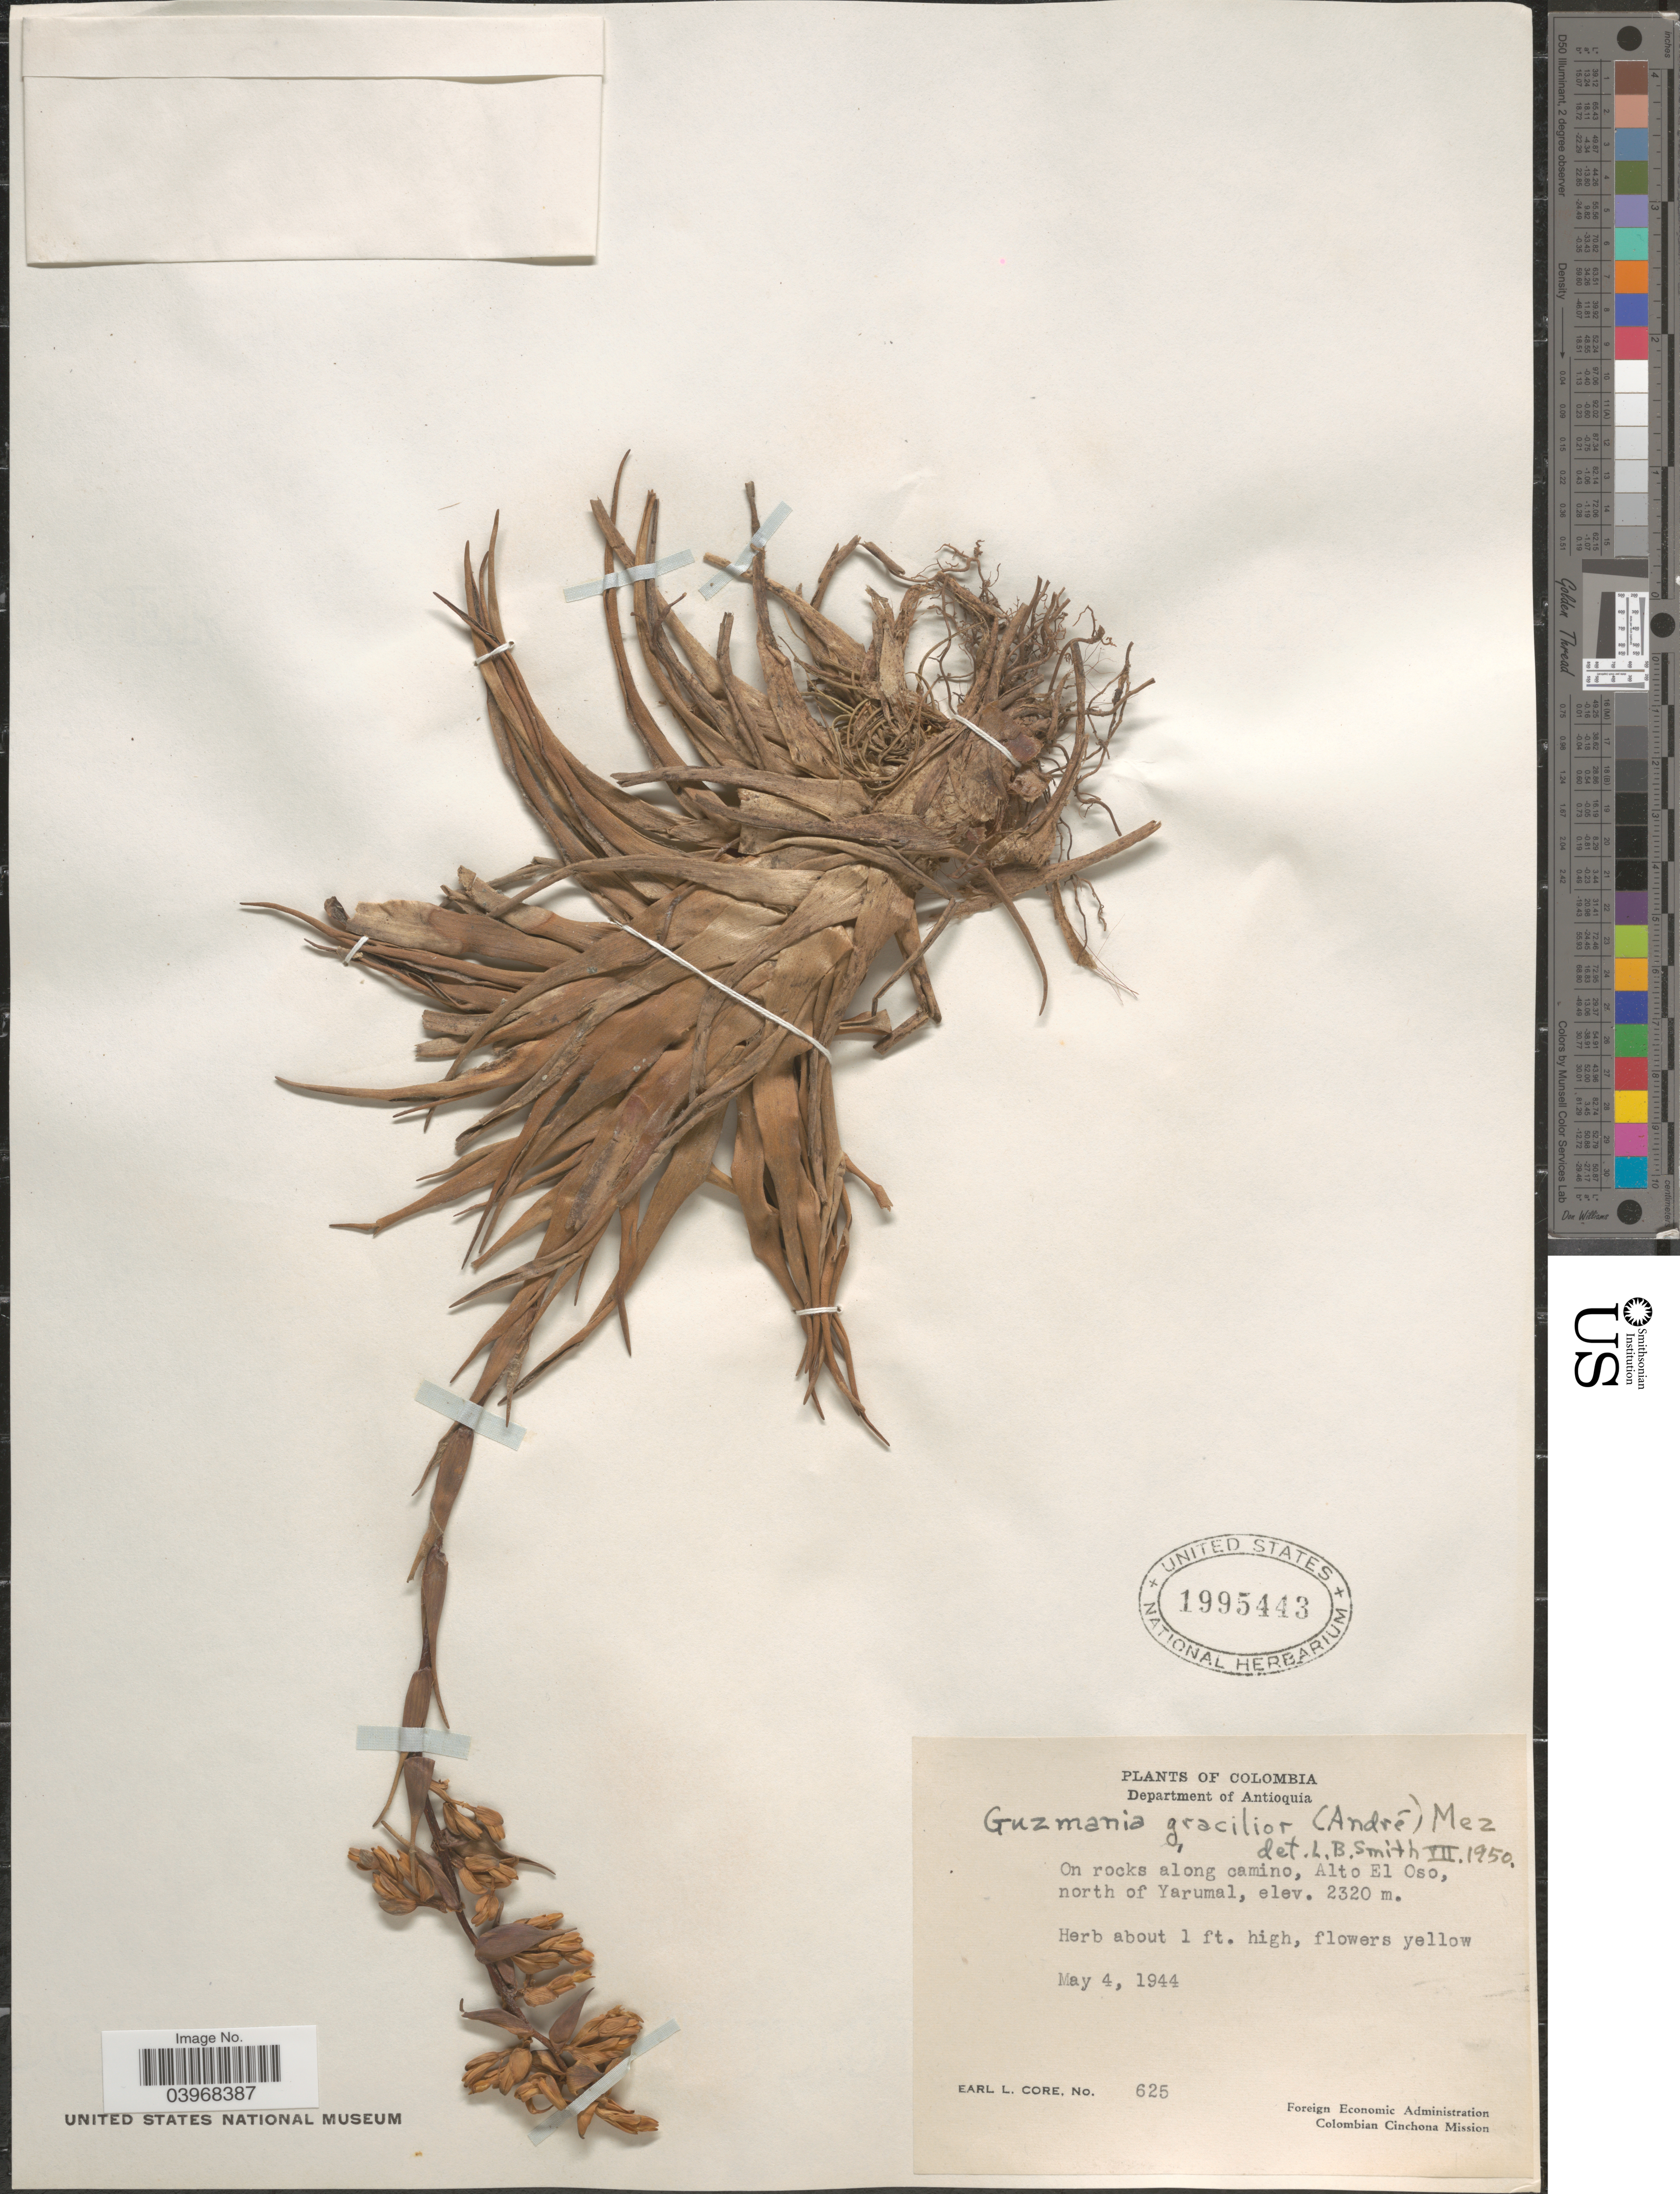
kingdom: Plantae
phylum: Tracheophyta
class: Liliopsida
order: Poales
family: Bromeliaceae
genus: Guzmania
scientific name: Guzmania gracilior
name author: (André) Mez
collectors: E. L. Core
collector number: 625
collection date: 1944-05-04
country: Colombia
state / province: Antioquia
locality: Department of Antioquia. Along camino, Alto El Oso, north of Yarumal.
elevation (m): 2320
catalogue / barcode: US 1995443